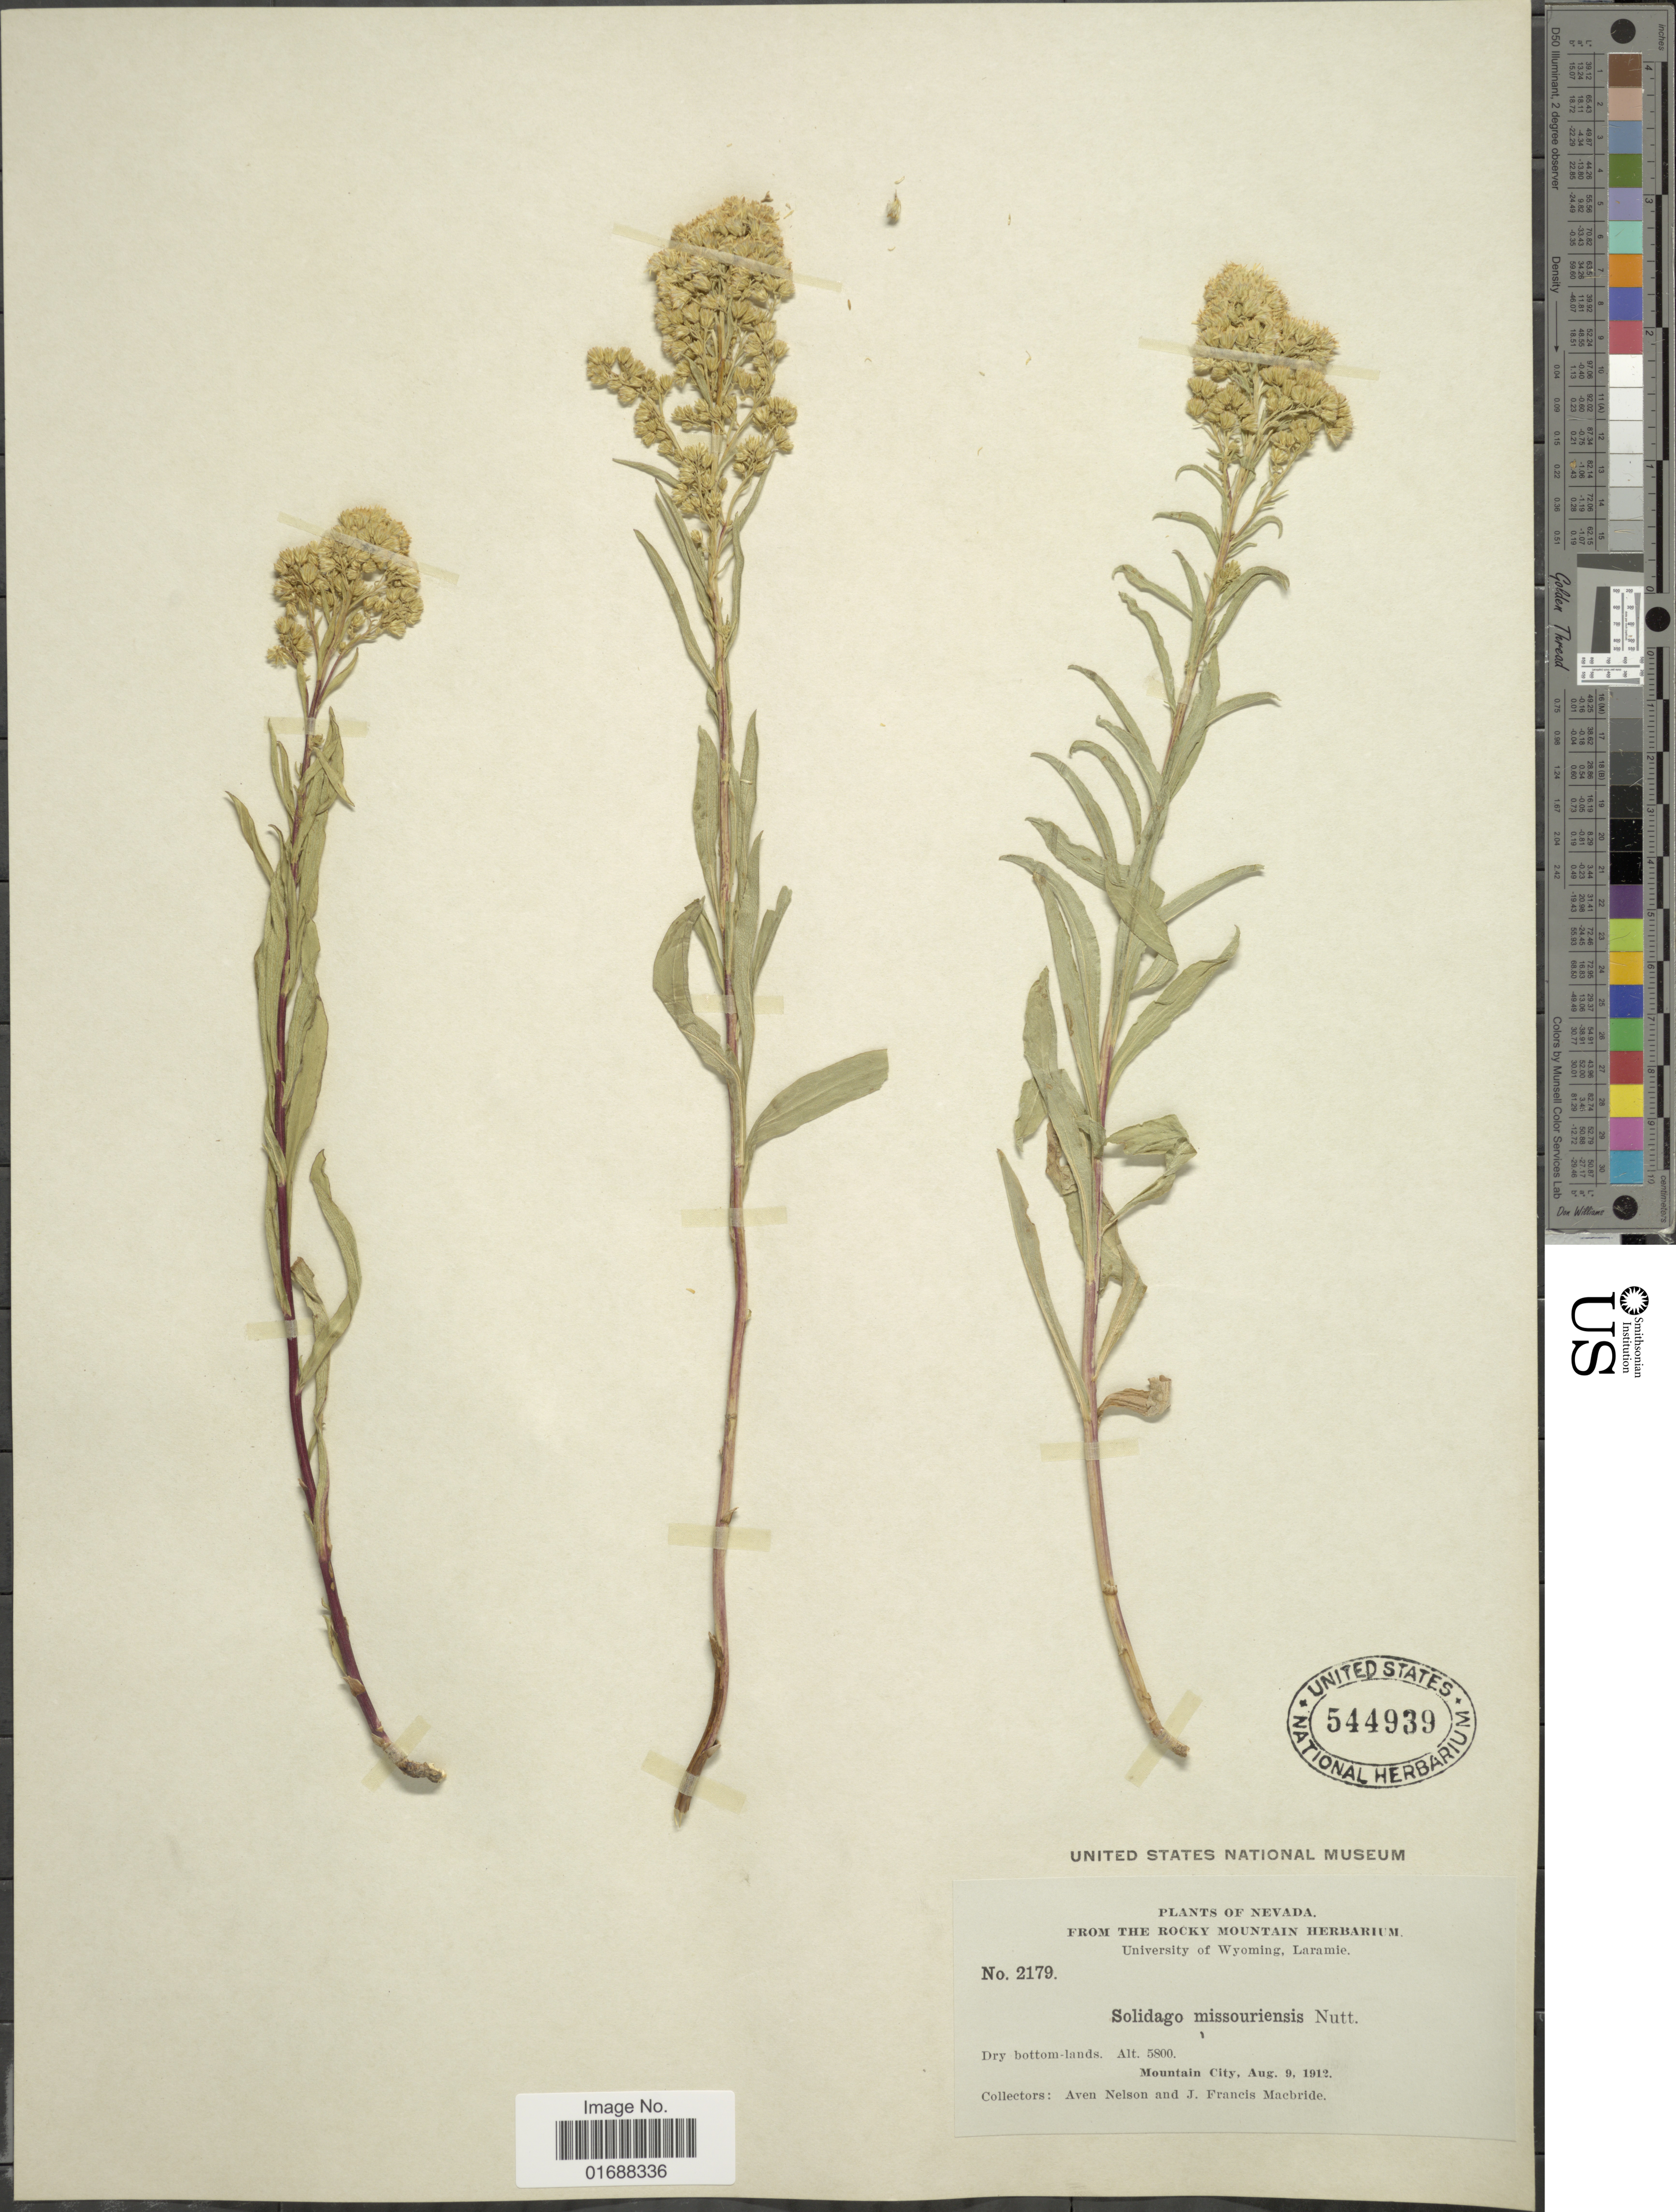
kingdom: Plantae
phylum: Tracheophyta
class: Magnoliopsida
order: Asterales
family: Asteraceae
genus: Solidago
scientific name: Solidago missouriensis var. missouriensis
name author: Nutt.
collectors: A. Nelson & J. F. Macbride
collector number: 2179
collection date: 1912-08-09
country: United States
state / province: Nevada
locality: Nevada, Mountain City.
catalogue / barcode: US 544939